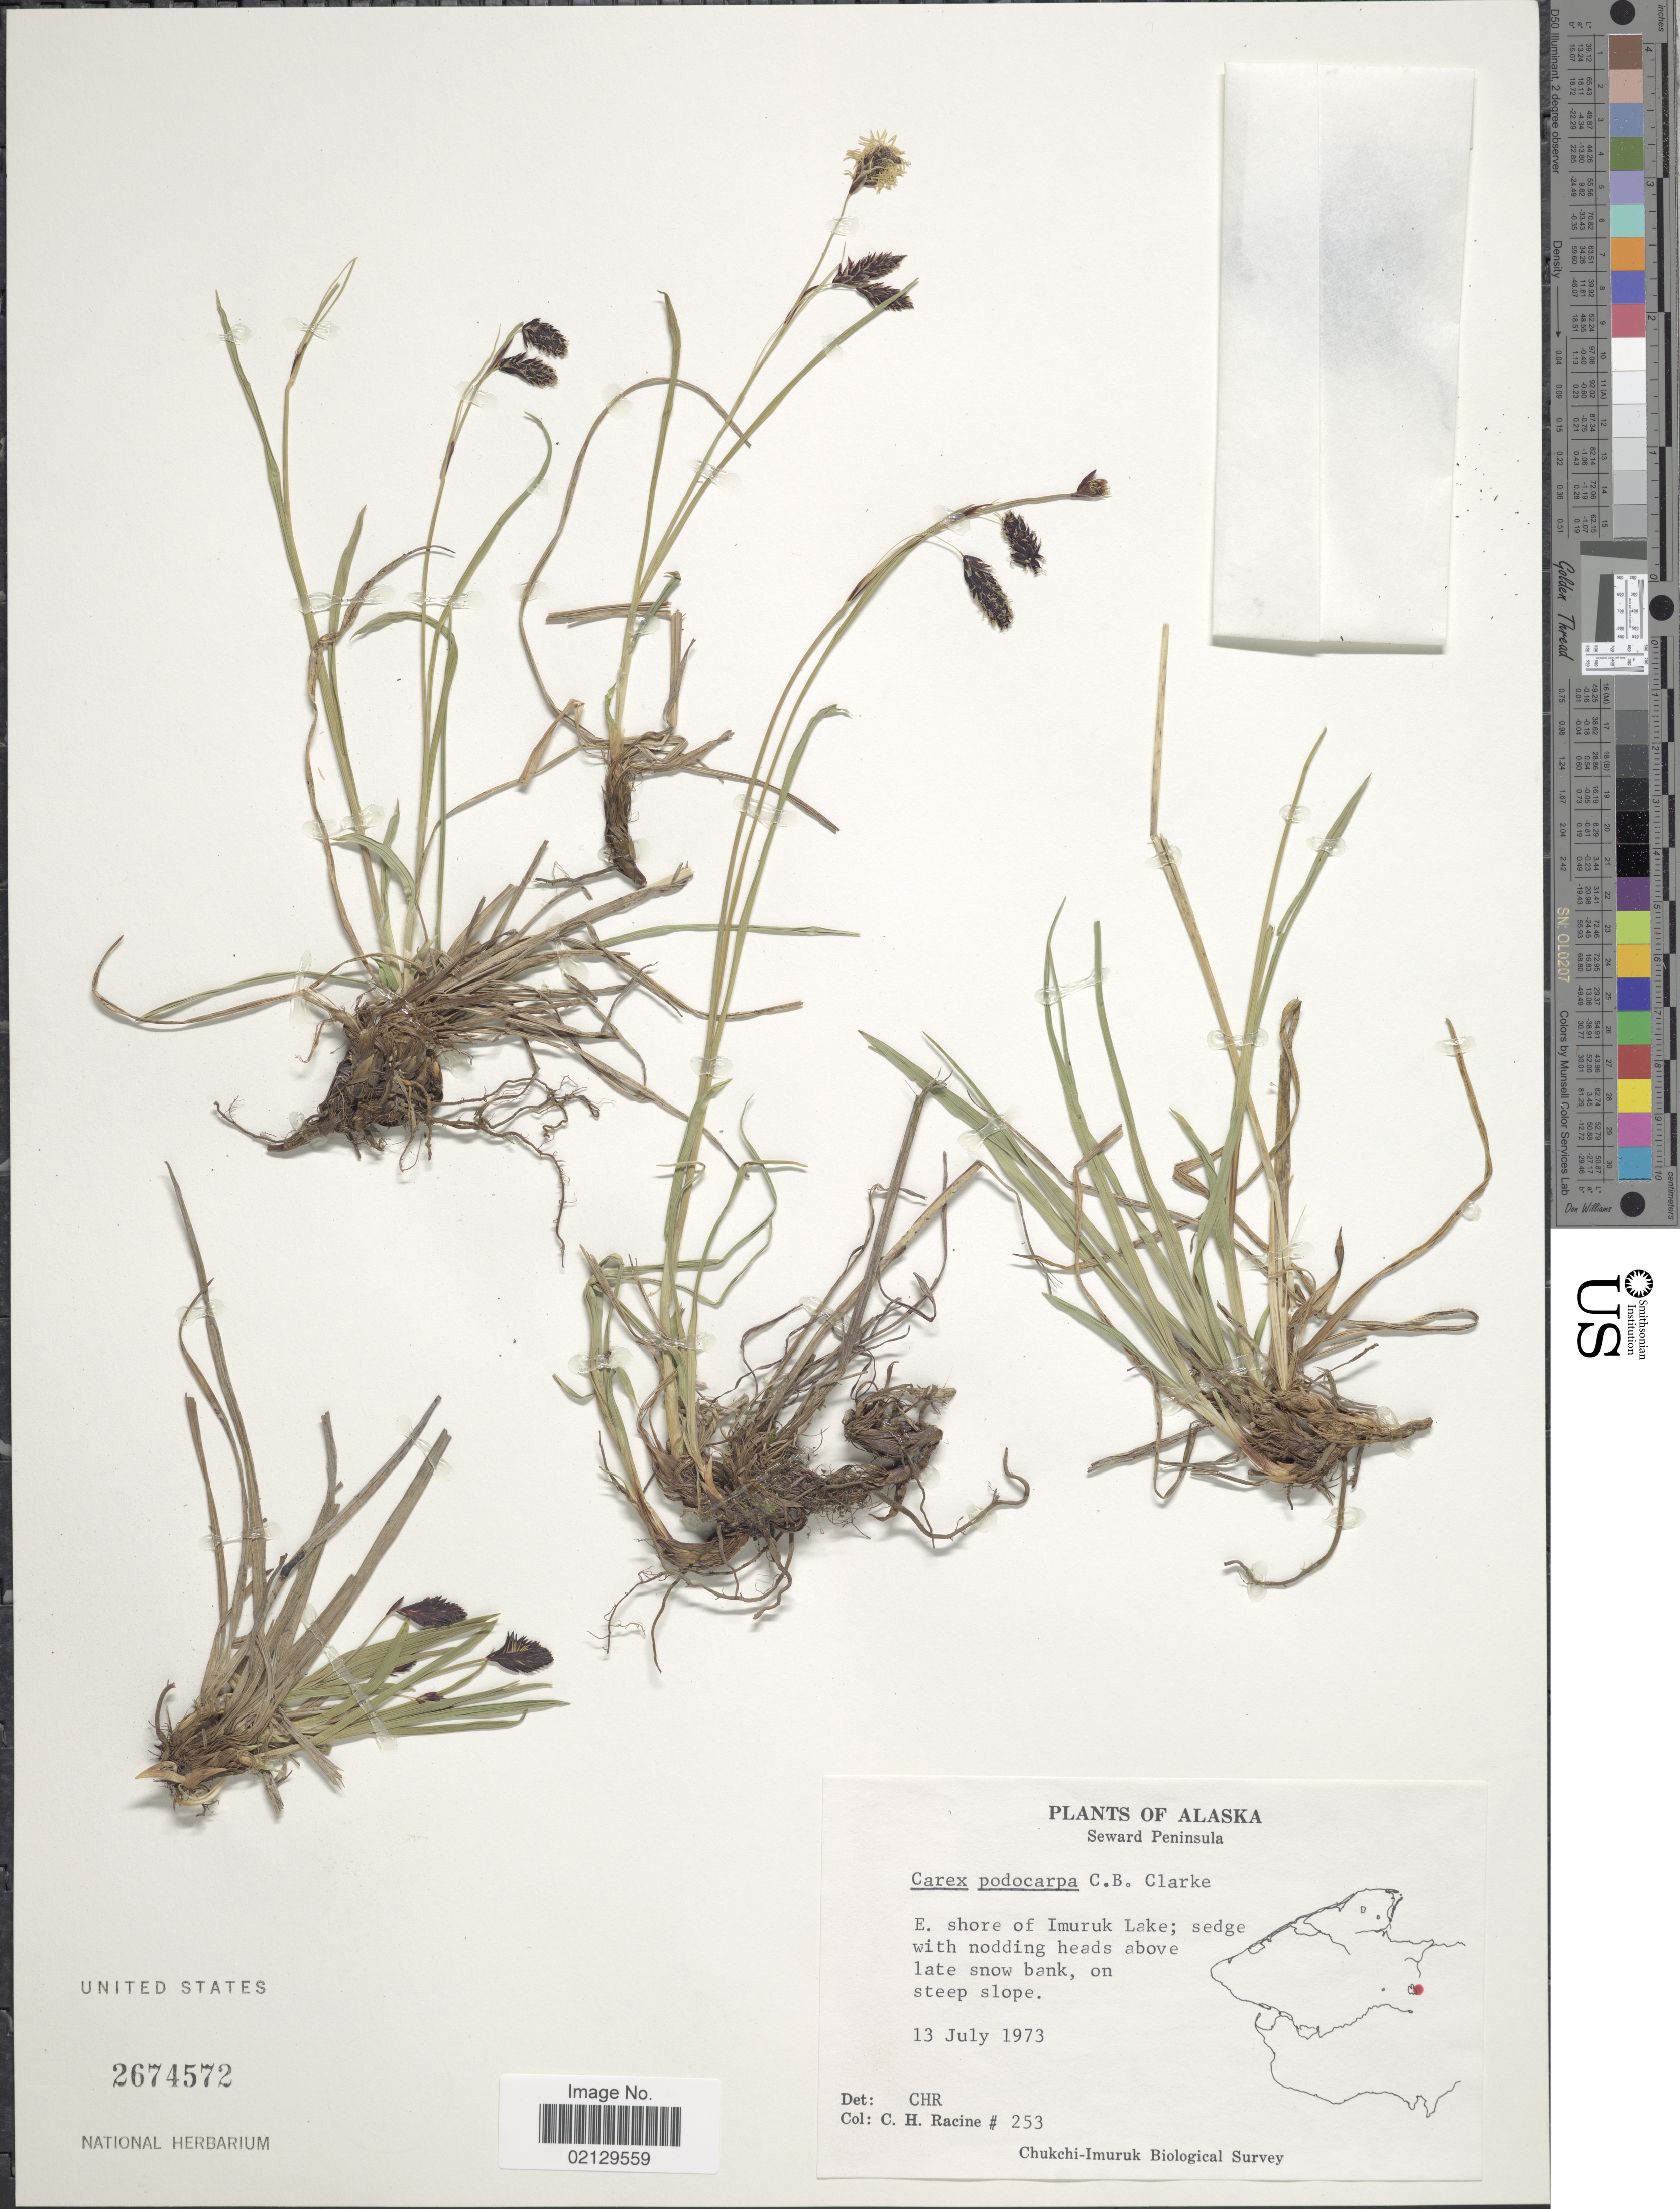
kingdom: Plantae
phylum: Tracheophyta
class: Liliopsida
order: Poales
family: Cyperaceae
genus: Carex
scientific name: Carex podocarpa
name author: R. Br.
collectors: C. Racine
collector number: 253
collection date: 1973-07-13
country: United States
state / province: Alaska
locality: Seward Peninsula, E. shore of Imuruk Lake, sedge with nodding heads above late snow bank, on steep slope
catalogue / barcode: US 2674572